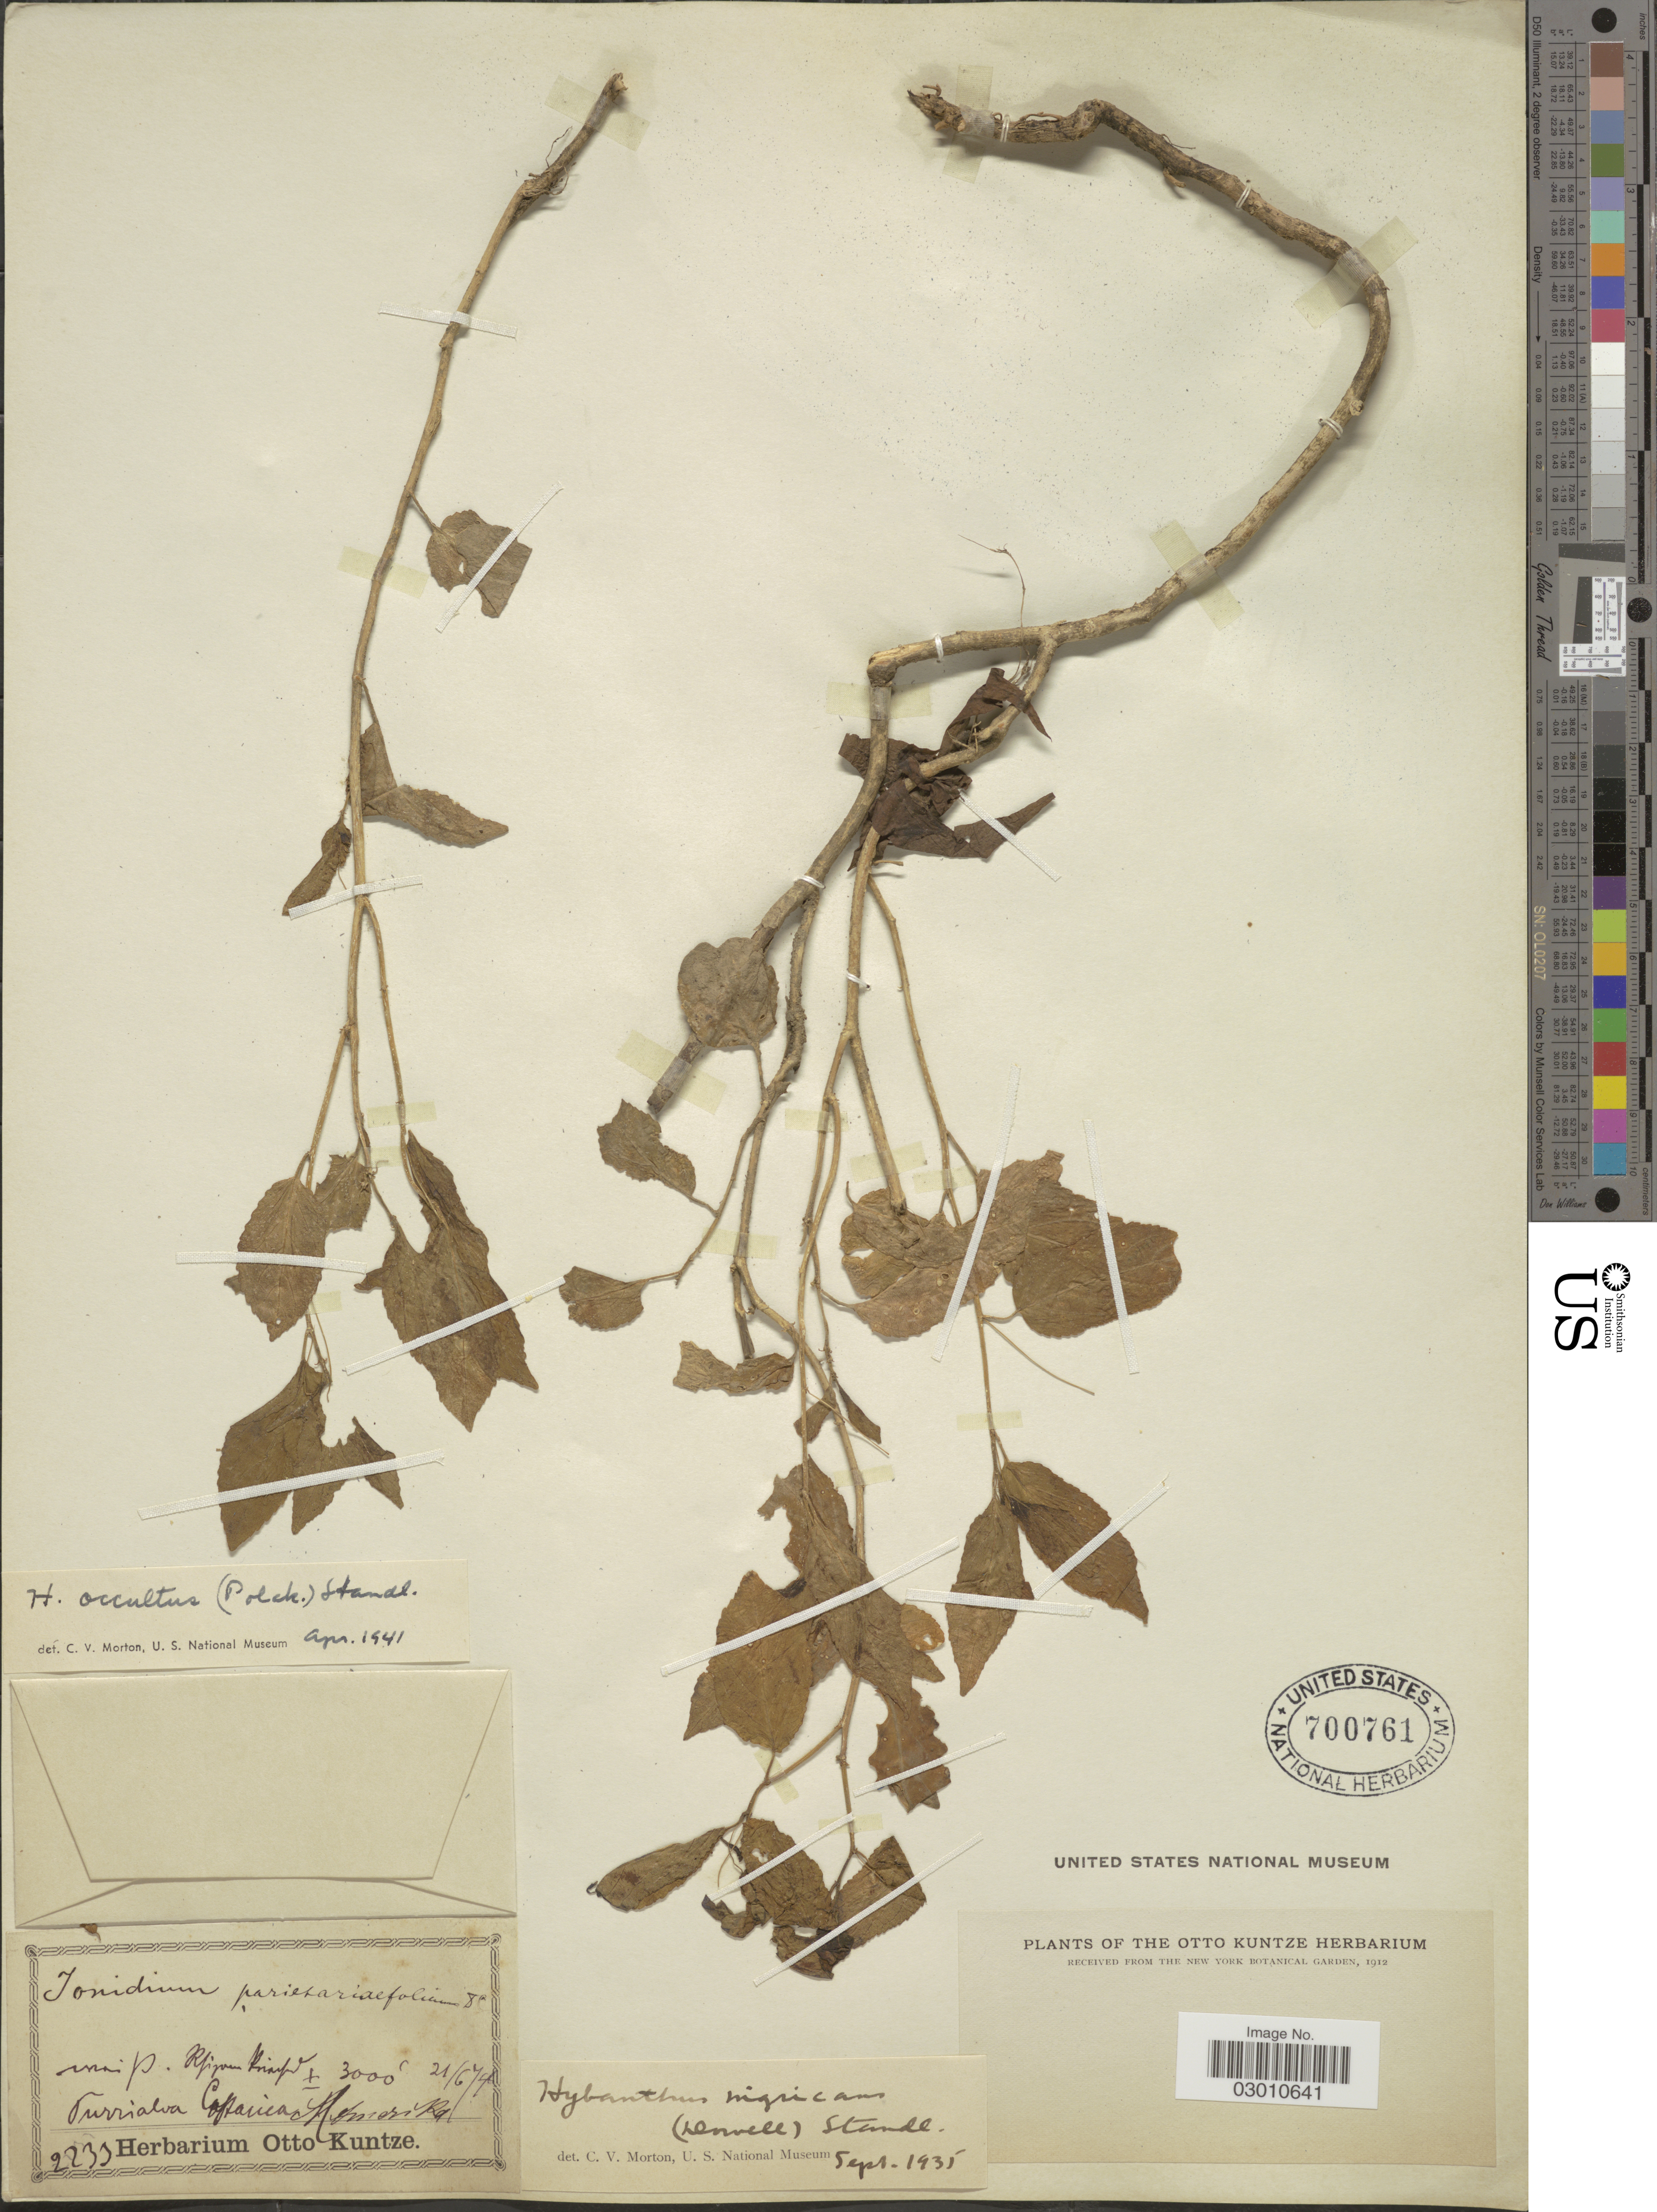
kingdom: Plantae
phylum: Tracheophyta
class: Magnoliopsida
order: Malpighiales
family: Violaceae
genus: Hybanthus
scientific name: Hybanthus galeottii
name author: (Turcz.) C.V. Morton ex L.O. Williams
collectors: ex herb. Otto Kuntze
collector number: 2233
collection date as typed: Transcribed d/m/y: 21/6/74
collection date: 1874-06-21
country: Costa Rica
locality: Turrialva [illegible text]riacac [illegible text].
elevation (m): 914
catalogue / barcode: US 700761